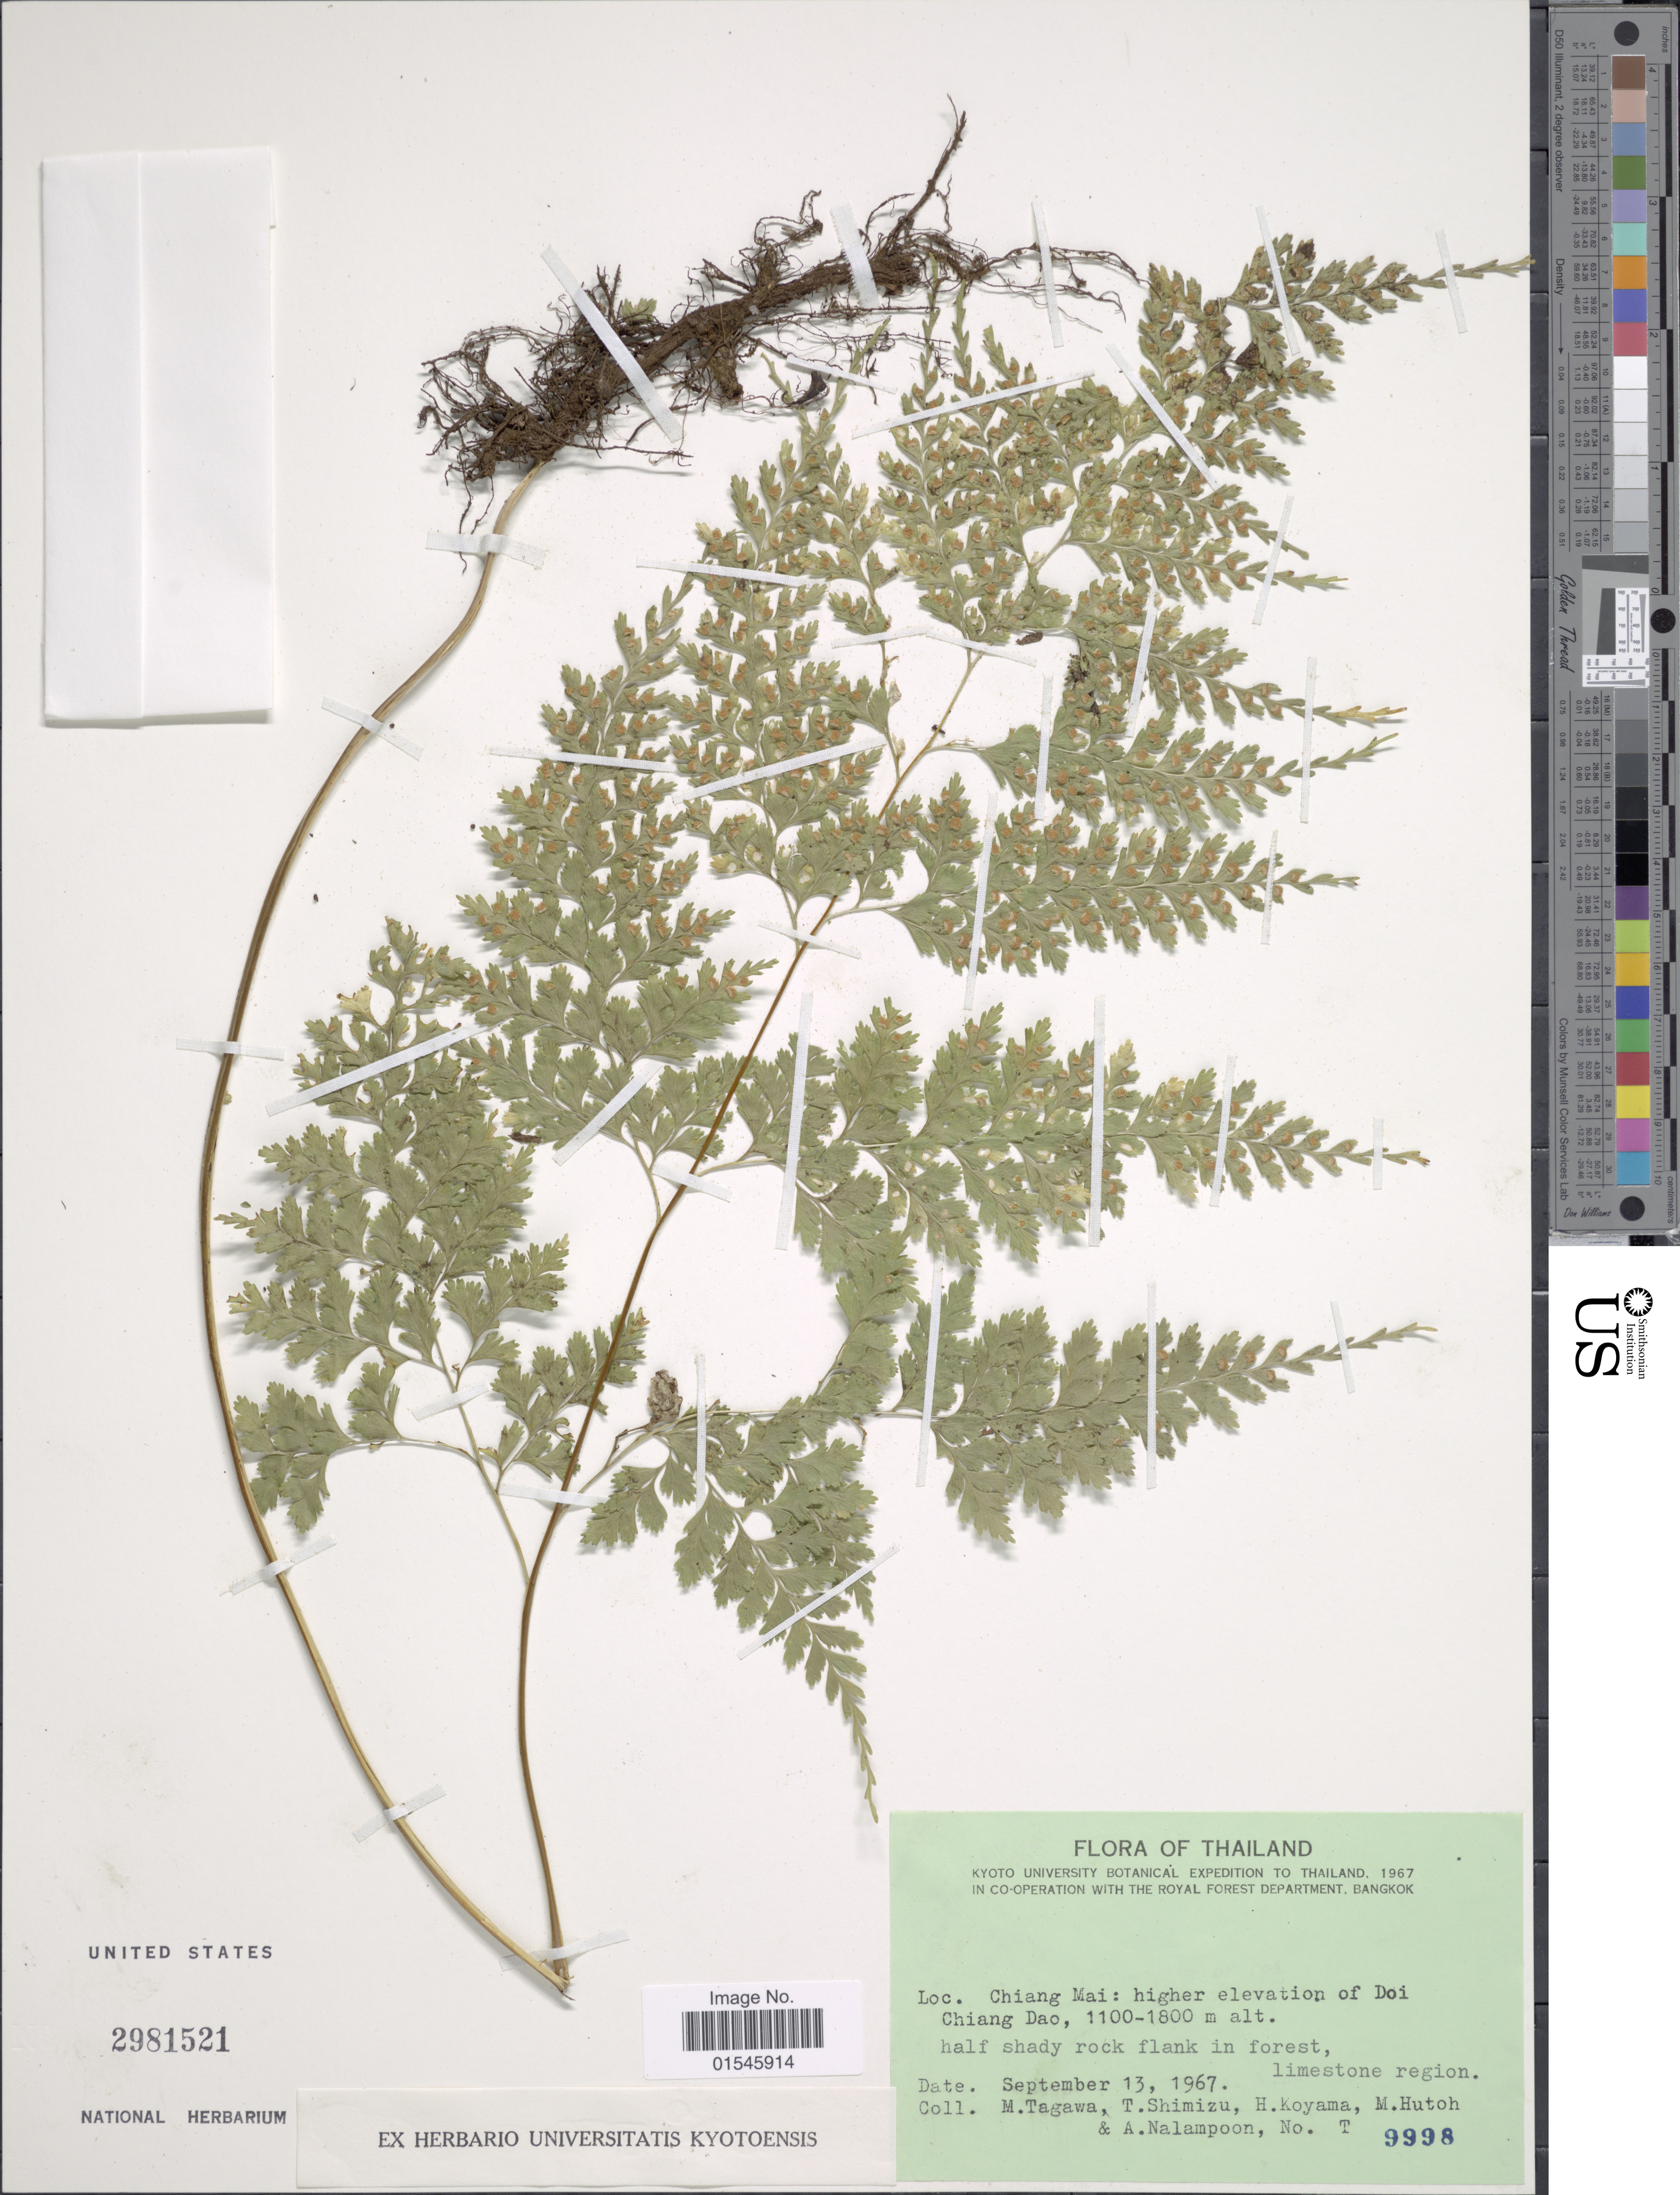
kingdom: Plantae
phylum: Tracheophyta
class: Polypodiopsida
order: Polypodiales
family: Hypodematiaceae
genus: Leucostegia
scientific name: Leucostegia sp.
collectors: M. Tagawa, T. Shimizu, H. Koyama, M. Hutoh & A. Nalampoon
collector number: T 9998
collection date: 1967-09-13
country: Thailand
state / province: Chiang Mai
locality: Chiang Mai: higher elevation of Doi Chiang Dao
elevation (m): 1100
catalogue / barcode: US 2981521